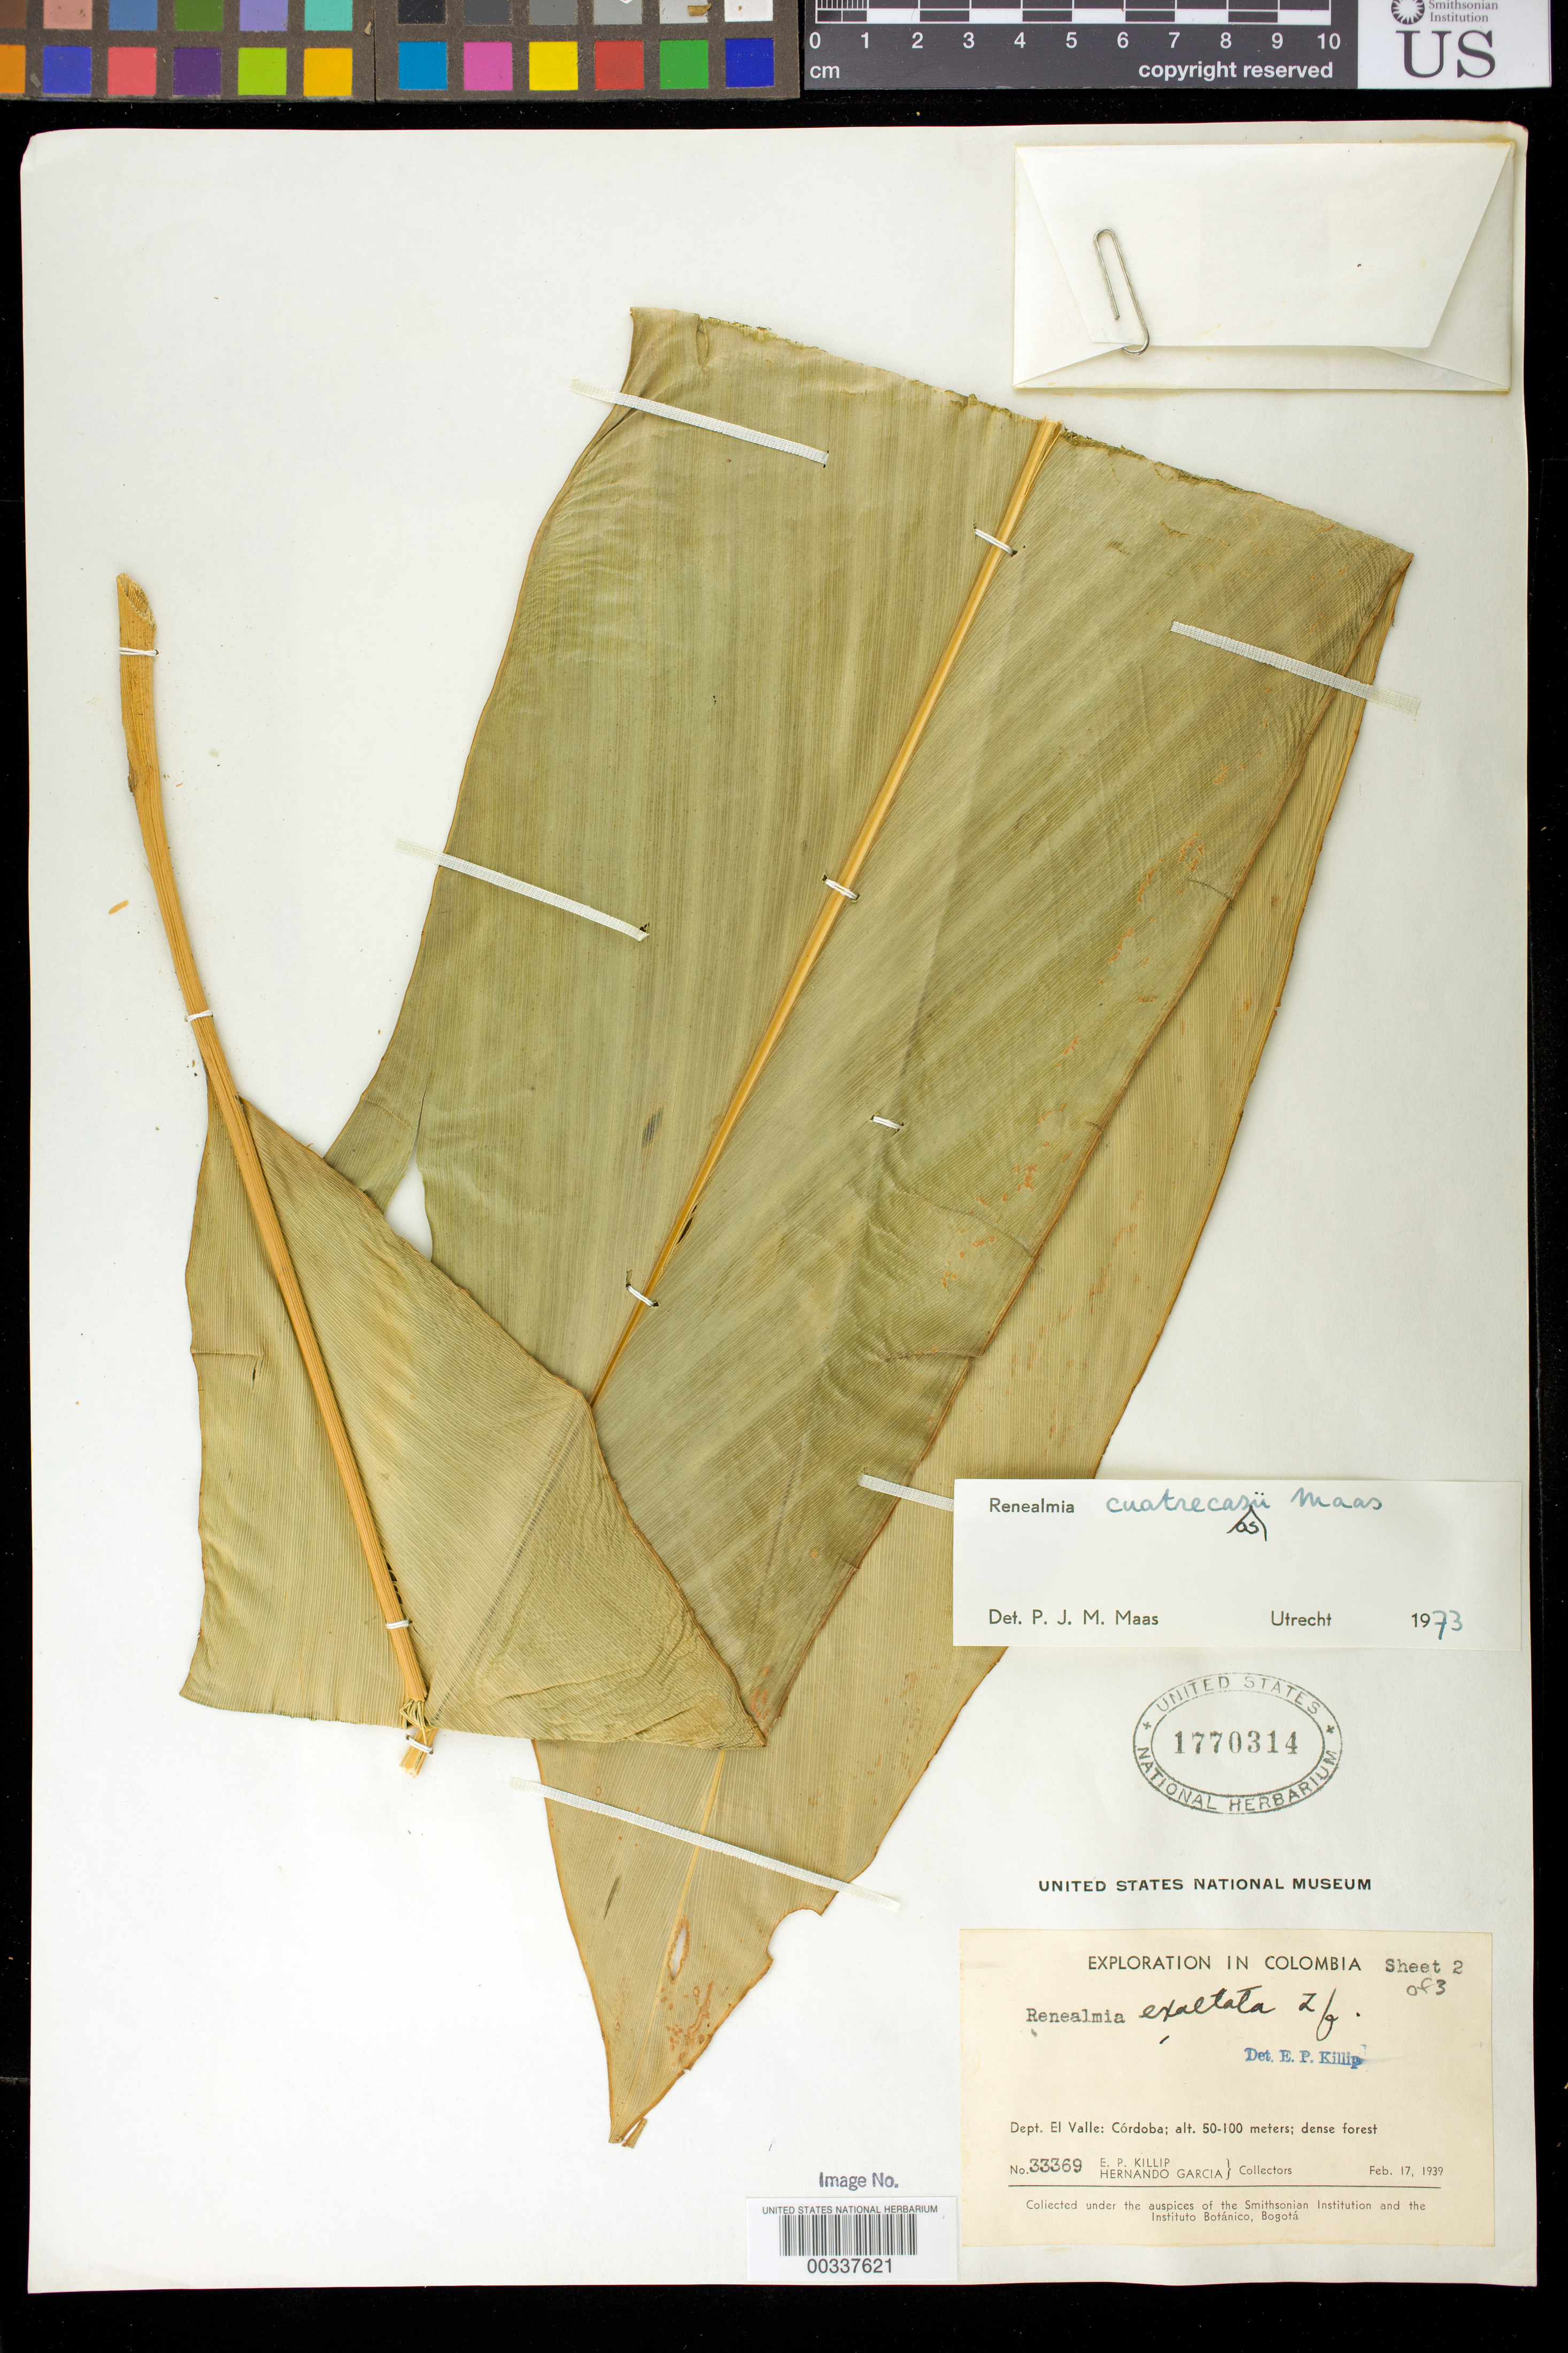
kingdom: Plantae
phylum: Tracheophyta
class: Liliopsida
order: Zingiberales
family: Zingiberaceae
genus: Renealmia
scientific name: Renealmia cuatrecasasii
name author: Maas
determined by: Maas, Paul J. M.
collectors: E. P. Killip & H. García Barriga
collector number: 33369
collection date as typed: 17 Feb 1939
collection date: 1939-02-17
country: Colombia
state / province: Valle del Cauca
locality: Cordoba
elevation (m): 50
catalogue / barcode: US 1770314